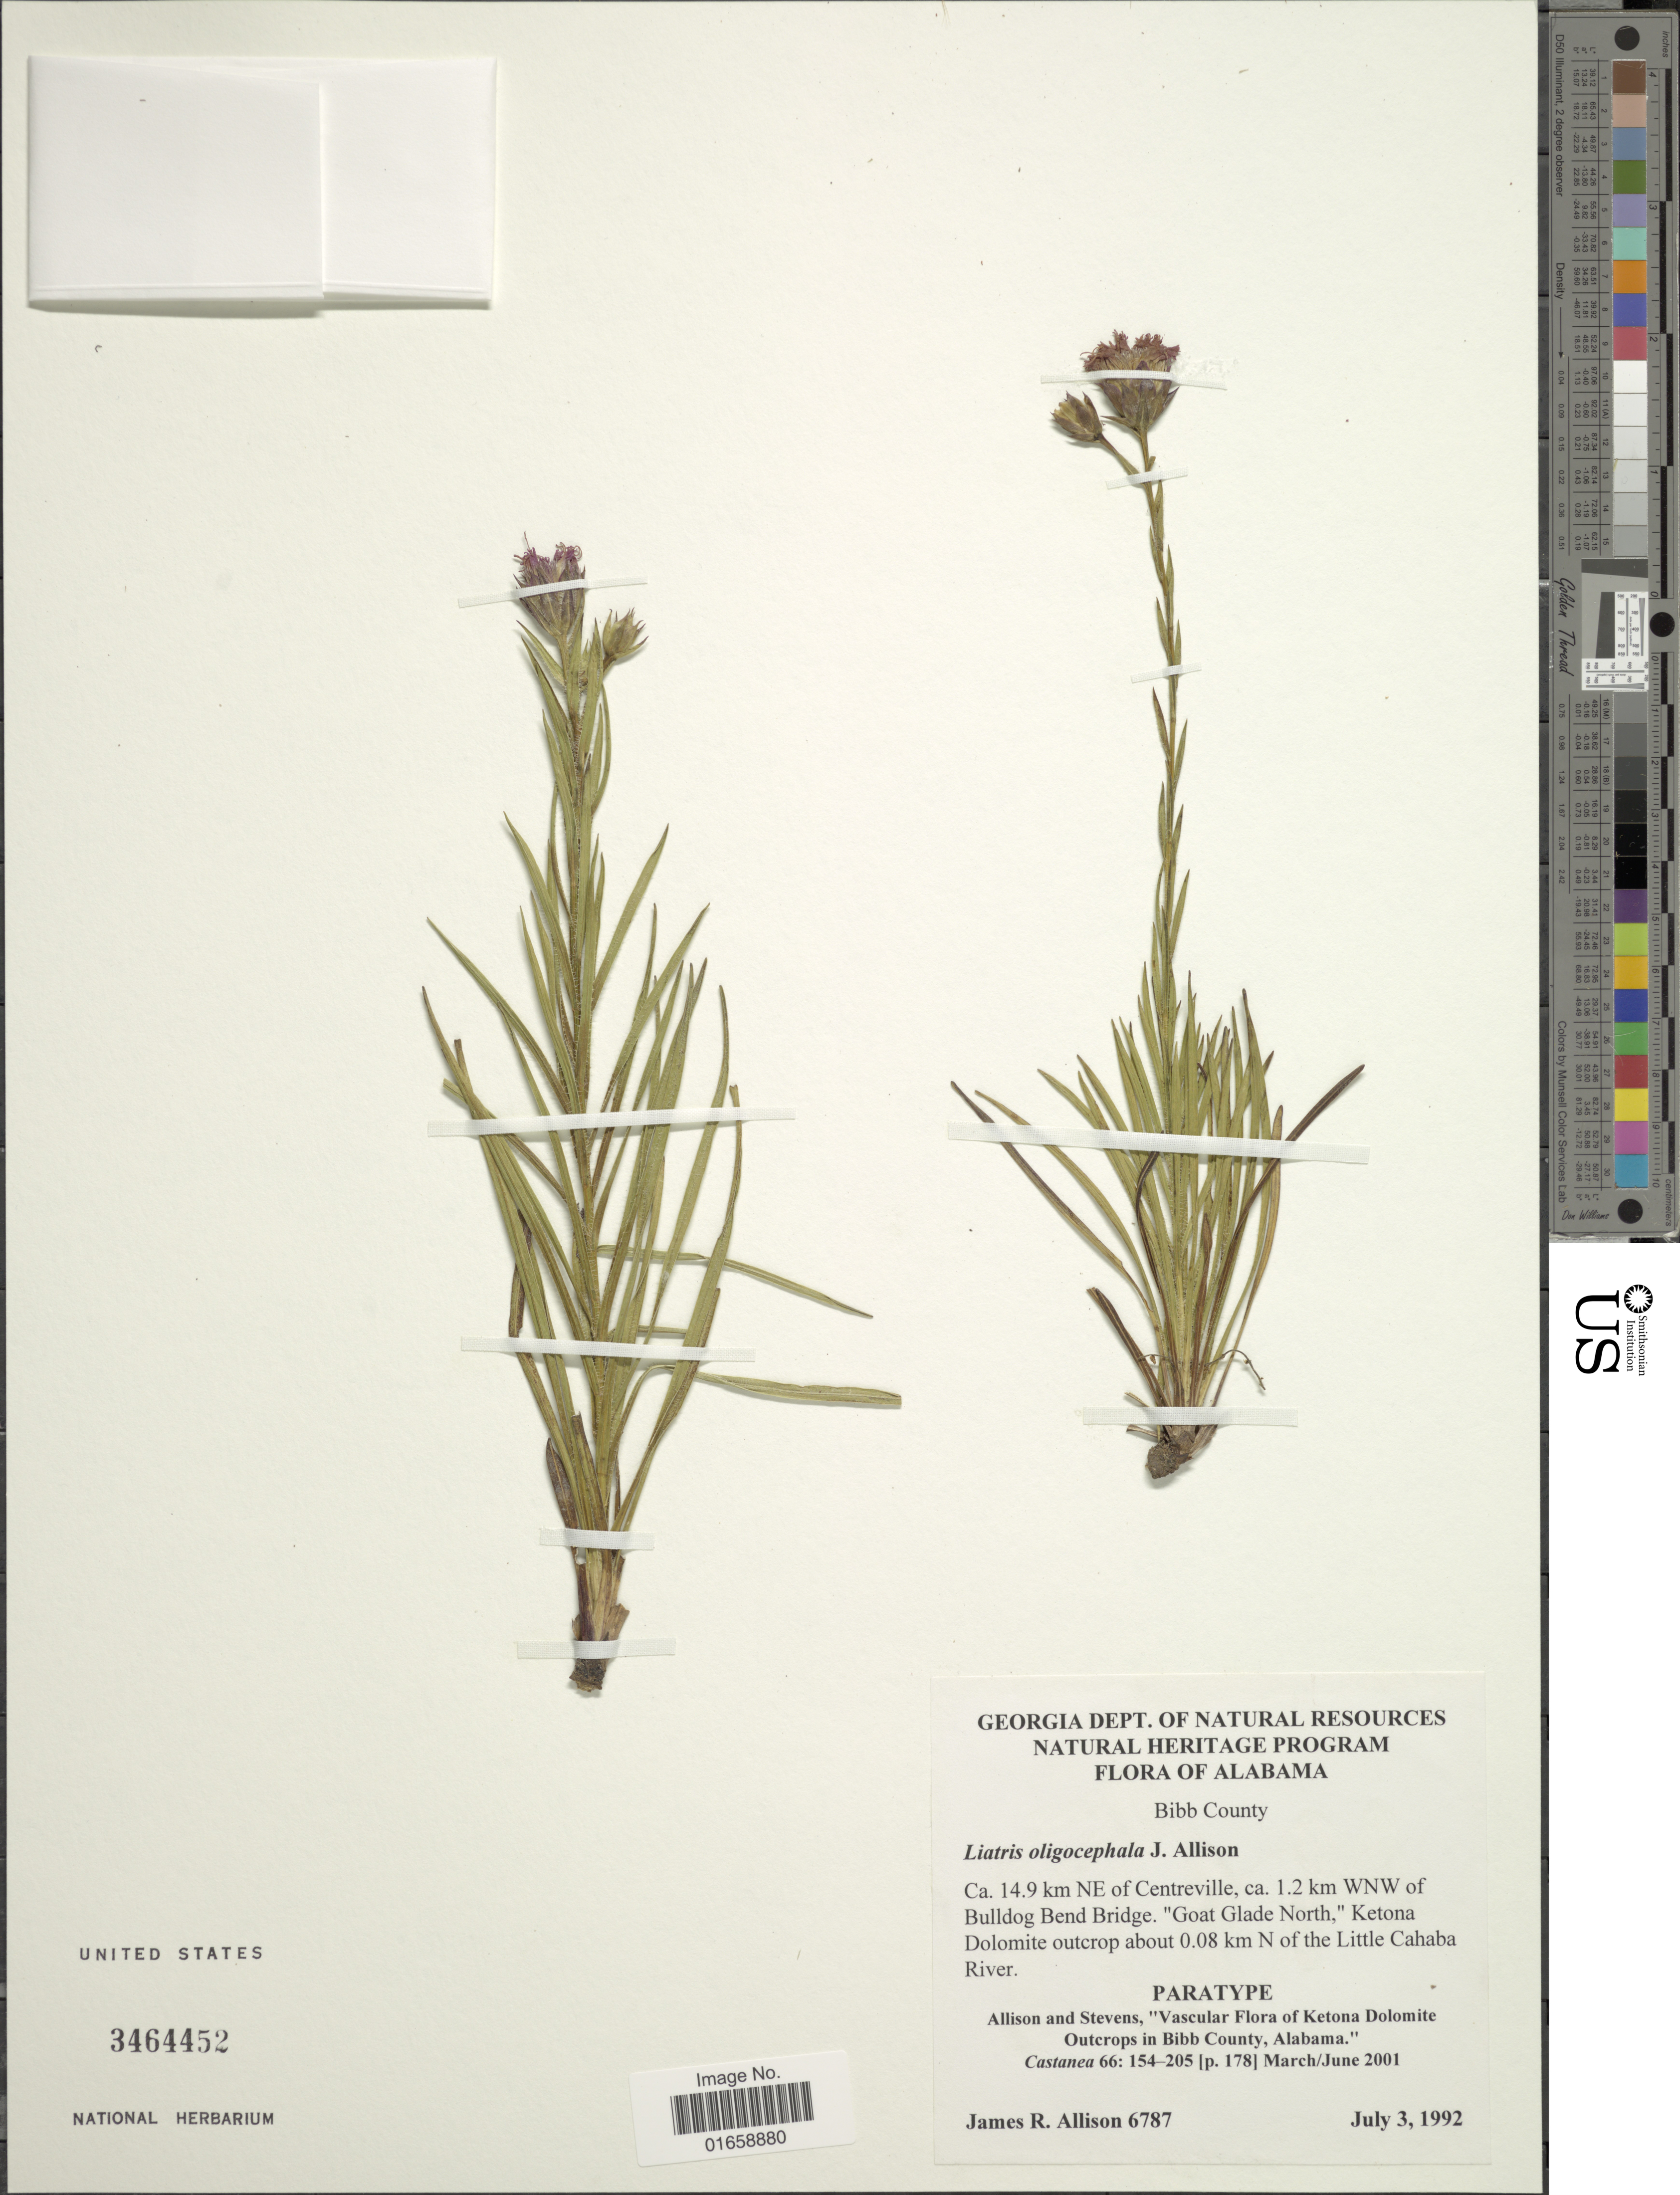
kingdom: Plantae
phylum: Tracheophyta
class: Magnoliopsida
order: Asterales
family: Asteraceae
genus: Liatris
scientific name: Liatris oligocephala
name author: J.R. Allison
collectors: J. R. Allison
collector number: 6787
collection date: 1992-07-03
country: United States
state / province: Alabama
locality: Bibb County, Ca. 14.9 km NE of Centreville, ca. 1.2 km WNW of Bulldog Bend Bridge. "Goat Glade North", Ketona Dolomite outcrop about 0.08 km N of the Little Cahaba River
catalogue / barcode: US 3464452